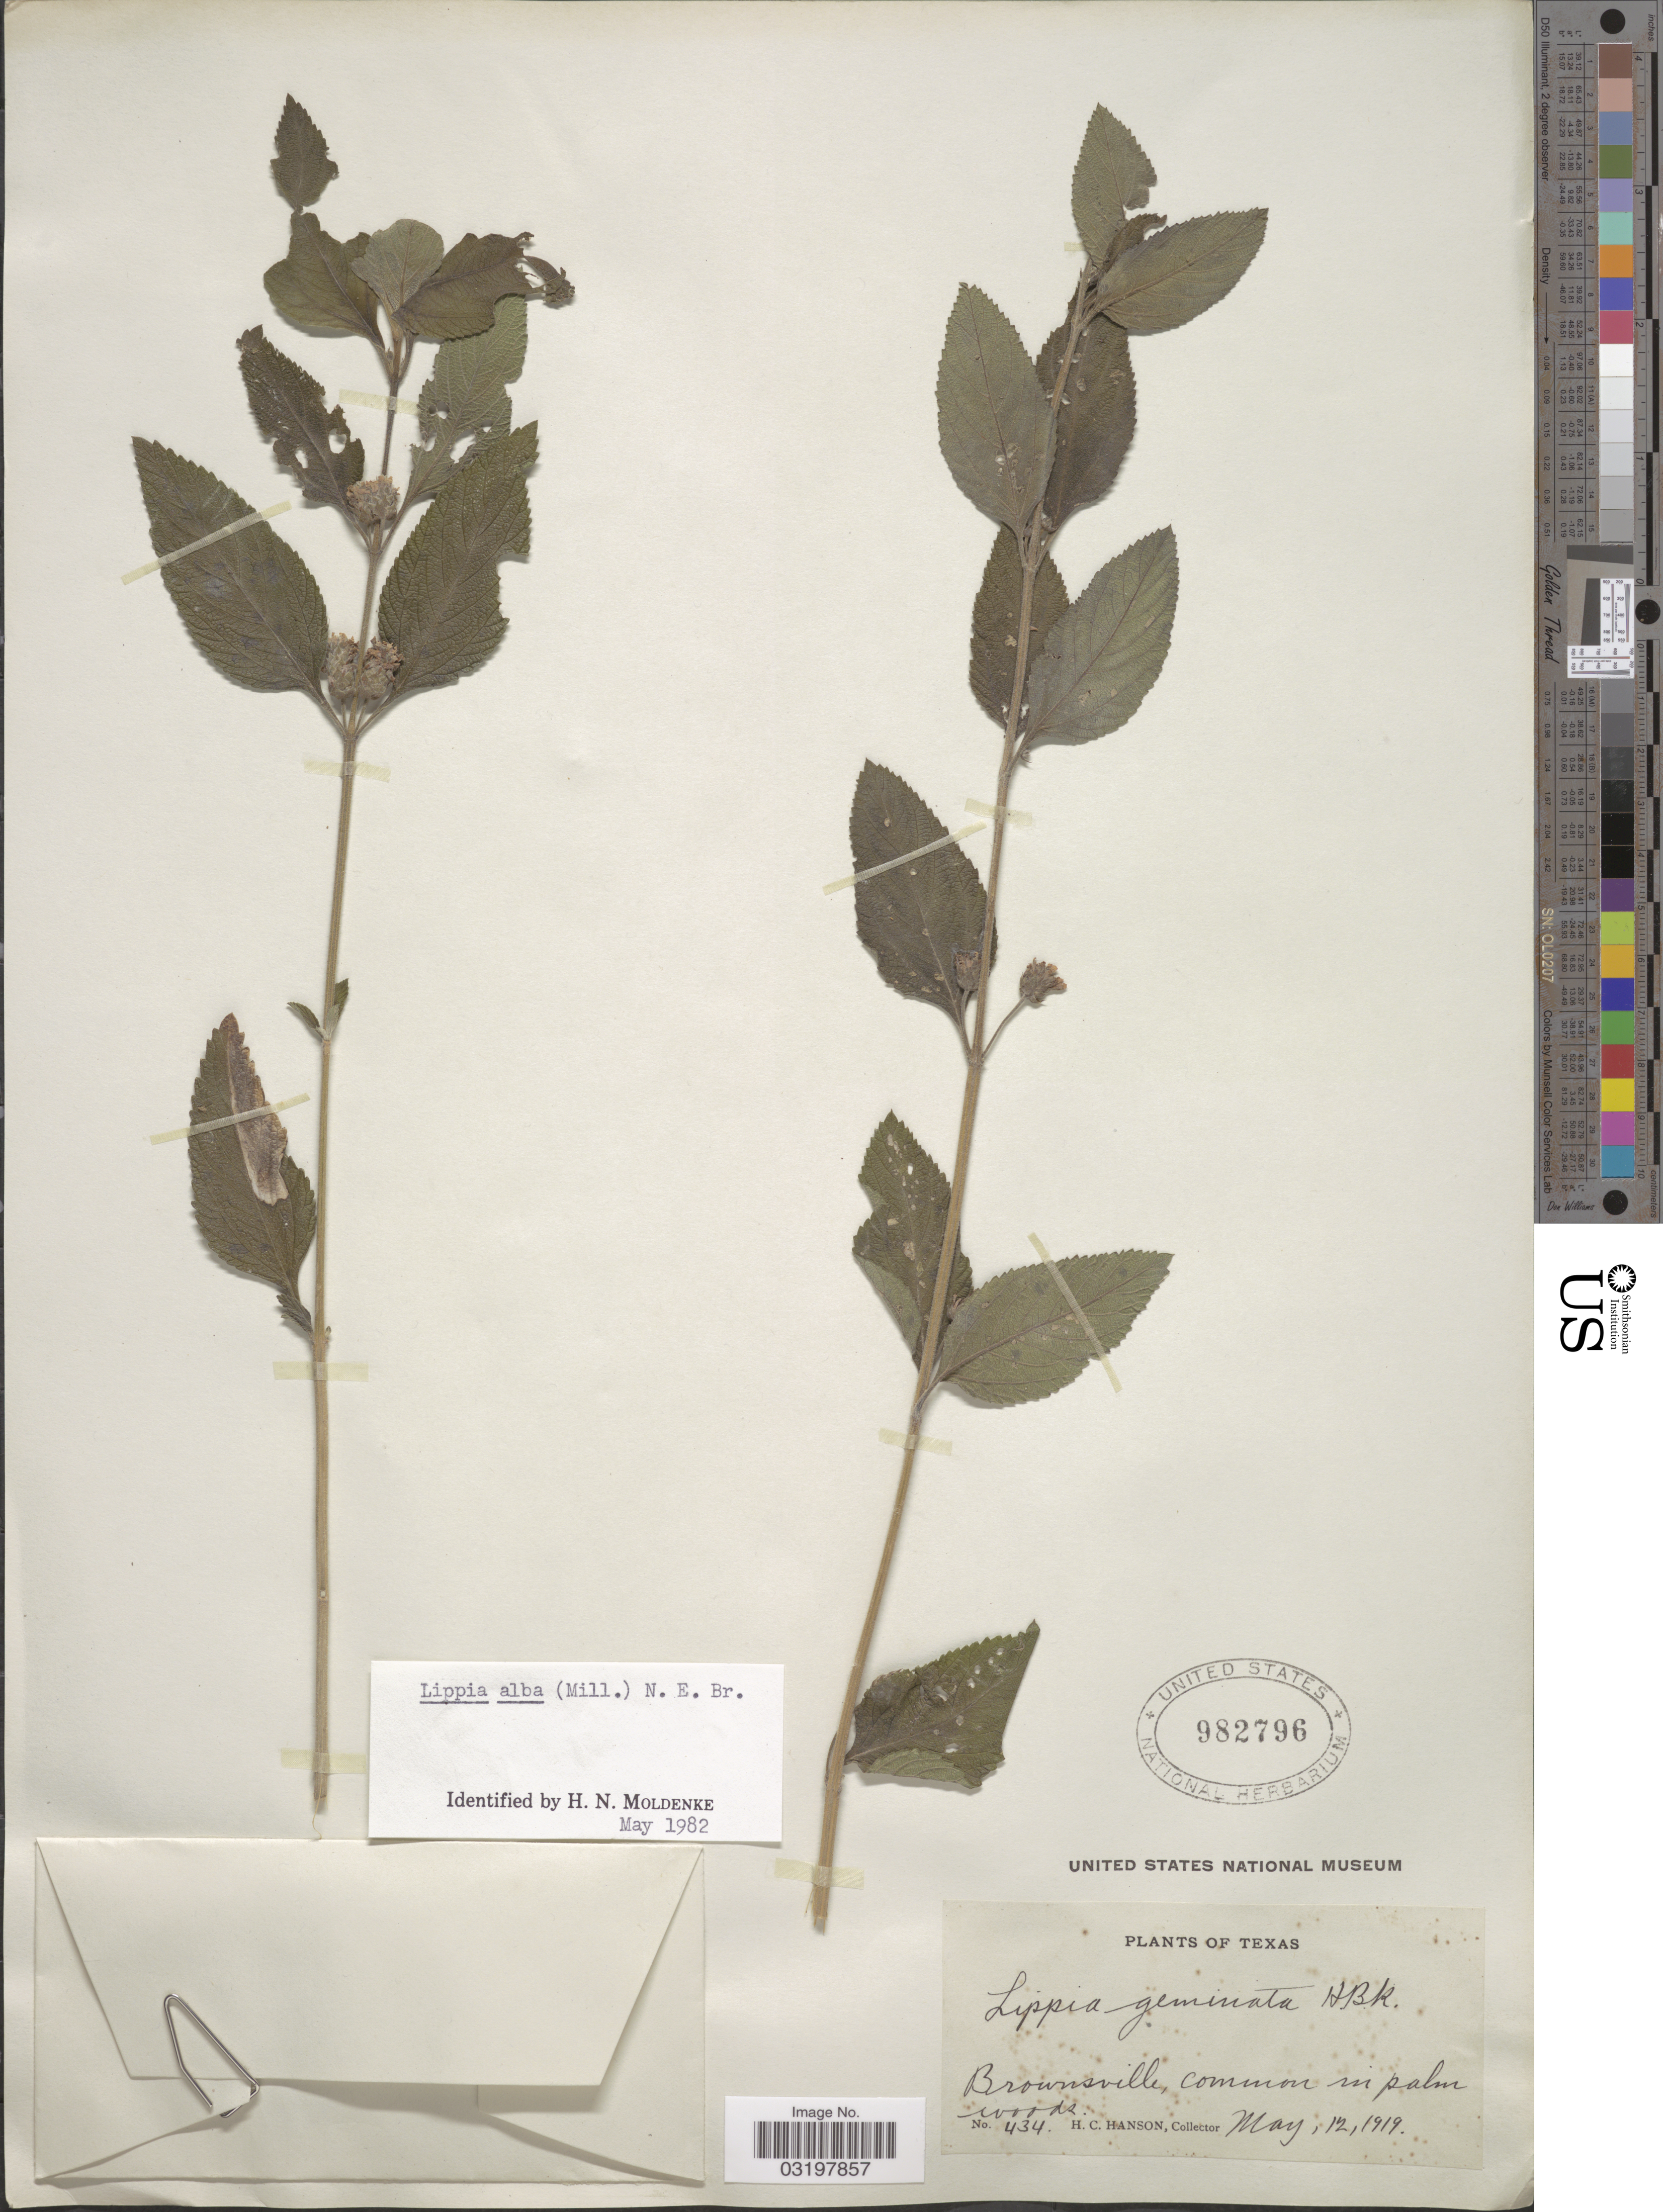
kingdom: Plantae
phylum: Tracheophyta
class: Magnoliopsida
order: Lamiales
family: Verbenaceae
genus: Lippia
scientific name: Lippia alba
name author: (Mill.) N.E. Br. ex Britton & P. Wilson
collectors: H. Hanson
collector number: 434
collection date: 1919-05-12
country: United States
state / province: Texas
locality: Brownsville, common in palm woods.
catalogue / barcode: US 982796